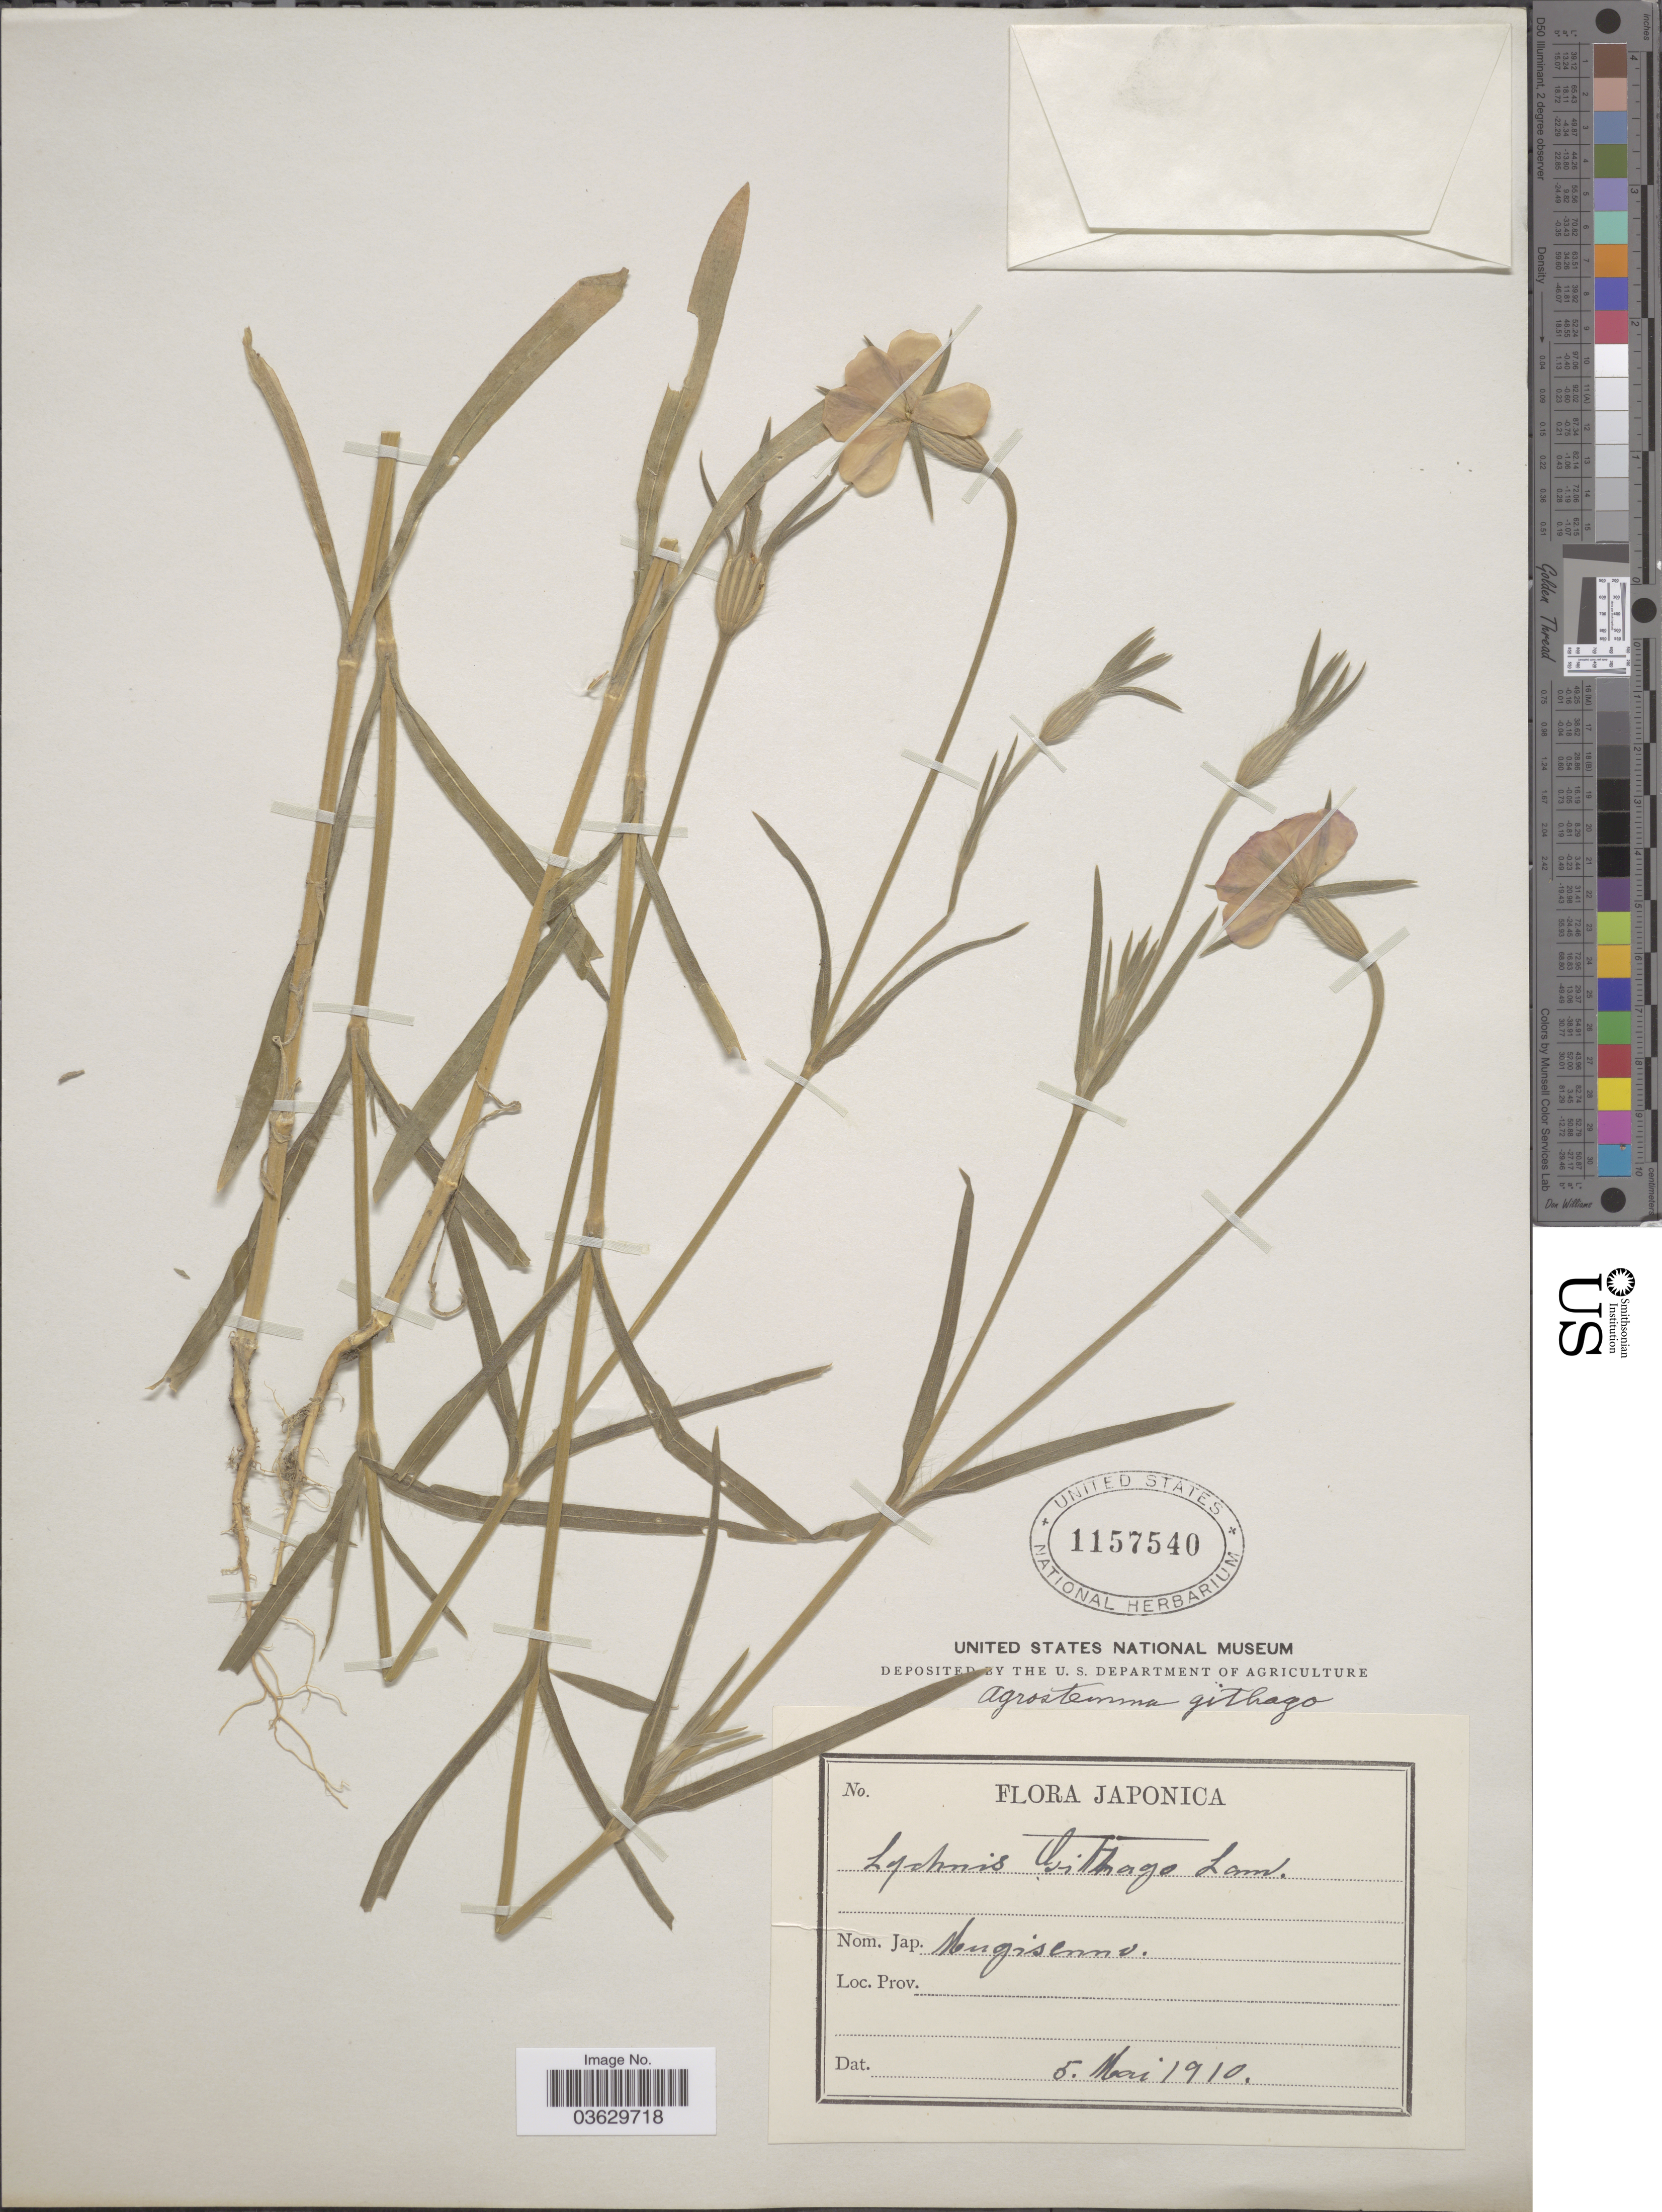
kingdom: Plantae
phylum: Tracheophyta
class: Magnoliopsida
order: Caryophyllales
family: Caryophyllaceae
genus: Agrostemma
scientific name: Agrostemma githago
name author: L.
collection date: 1910-05-05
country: Japan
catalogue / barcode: US 1157540